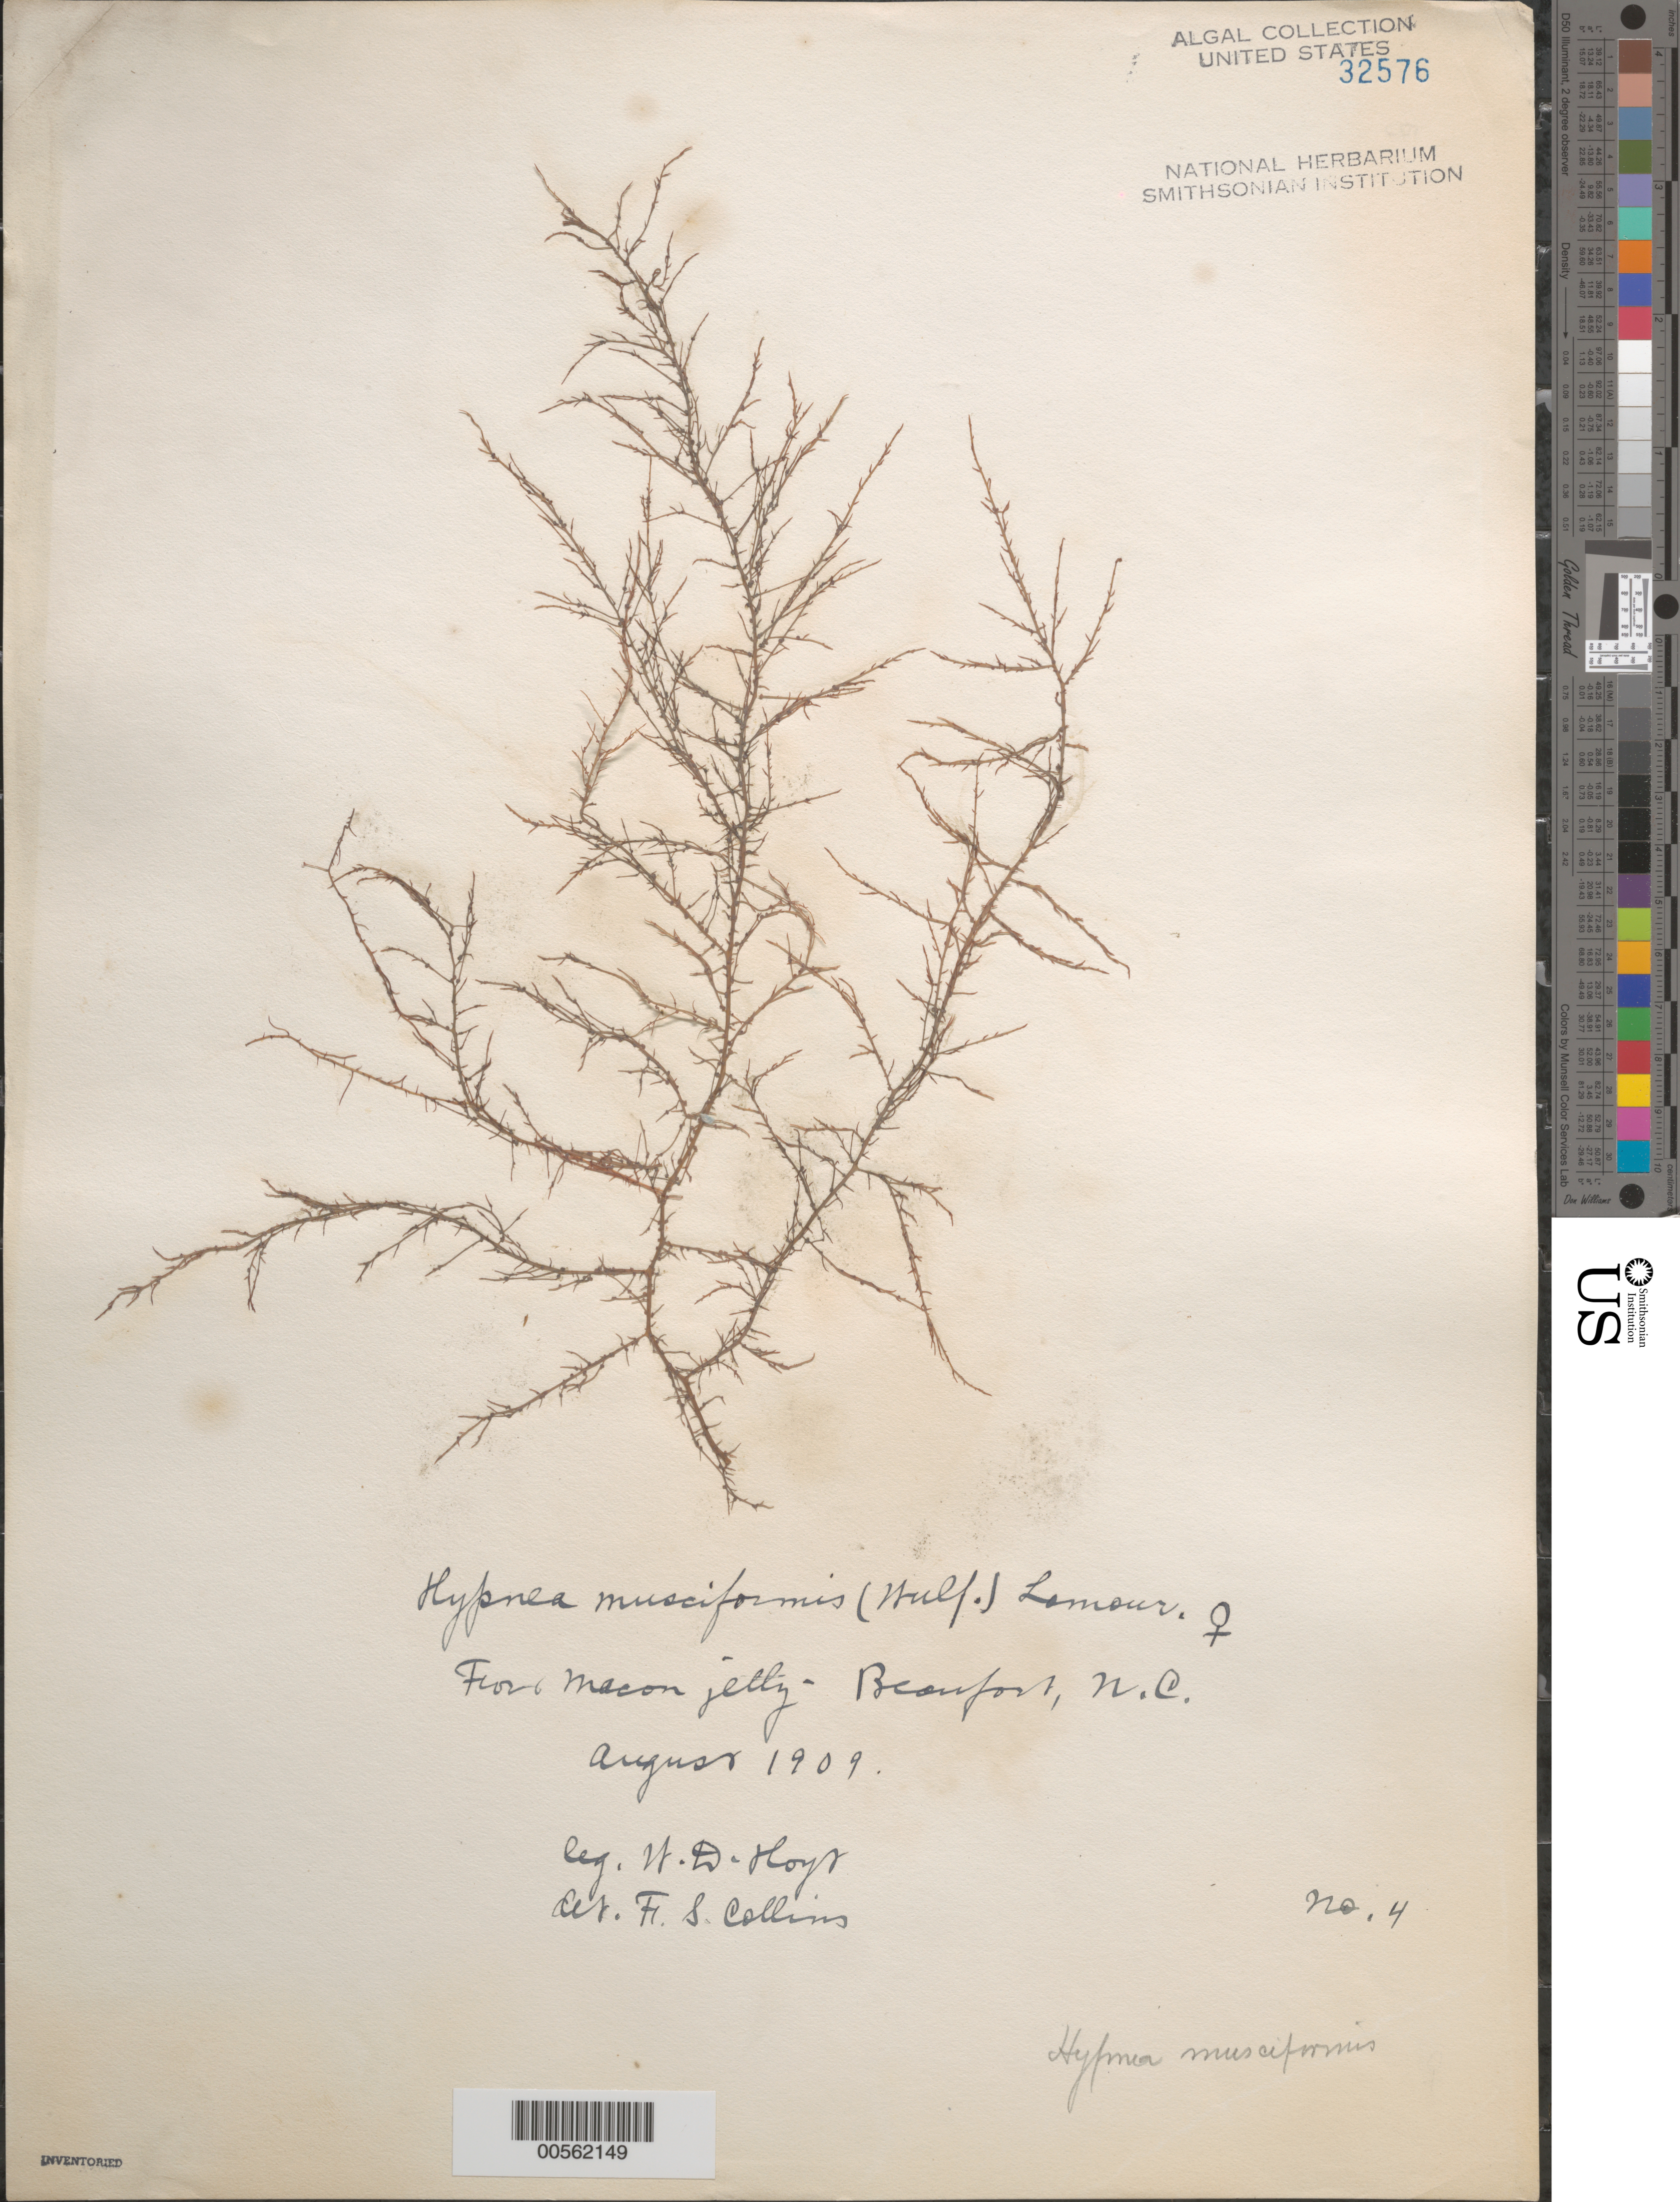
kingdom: Plantae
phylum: Rhodophyta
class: Florideophyceae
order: Gigartinales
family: Cystocloniaceae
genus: Hypnea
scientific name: Hypnea musciformis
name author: (Wulfen) J.V.Lamouroux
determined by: Collins, Frank S.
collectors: W. D. Hoyt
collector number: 4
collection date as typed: Aug 1909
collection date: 1909-08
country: United States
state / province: North Carolina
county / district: Carteret County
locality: Beaufort, Fort Macon jetty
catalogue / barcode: US 32576